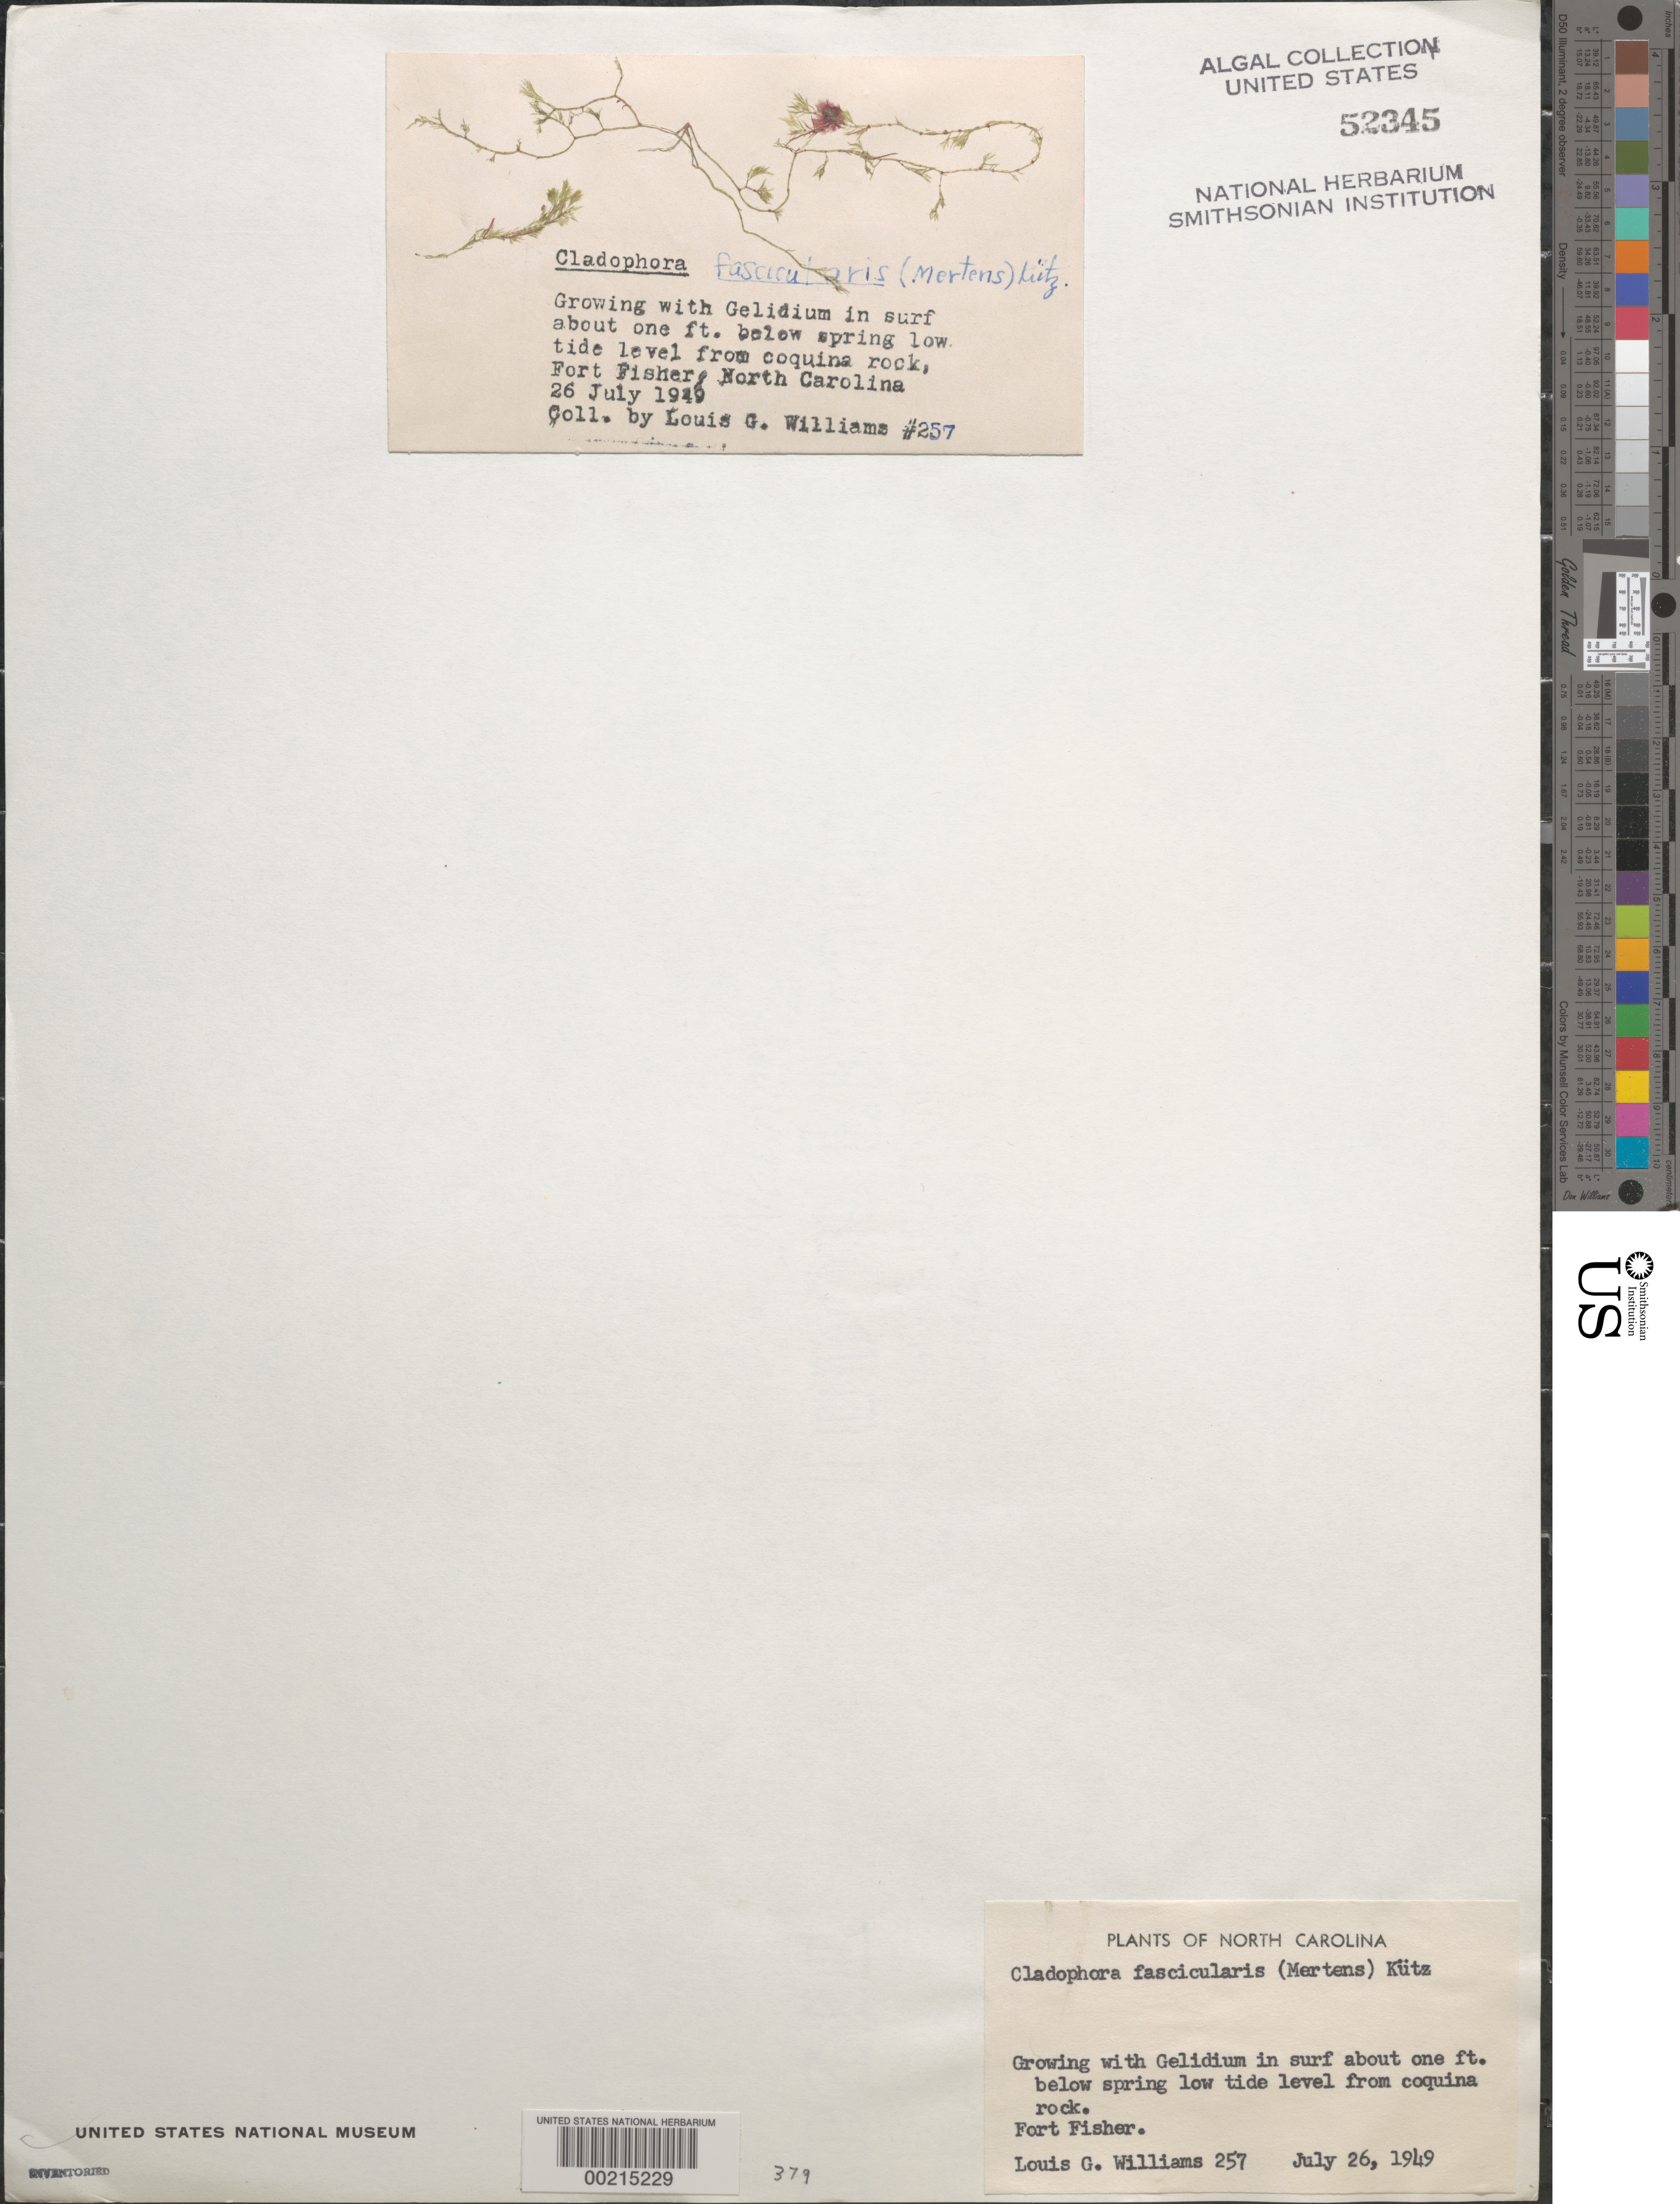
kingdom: Plantae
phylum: Chlorophyta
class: Ulvophyceae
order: Bryopsidales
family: Caulerpaceae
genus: Caulerpa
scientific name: Caulerpa chemnitzia var. vanbossae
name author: (Setch. & N.L. Gardner) Fern.-Garcia & Riosm.-Rod.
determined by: Algae name updating Project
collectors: L. G. Williams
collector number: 257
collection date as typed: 26 Jul 1949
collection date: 1949-07-26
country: United States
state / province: North Carolina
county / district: New Hanover County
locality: Fort Fisher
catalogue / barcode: US 52345